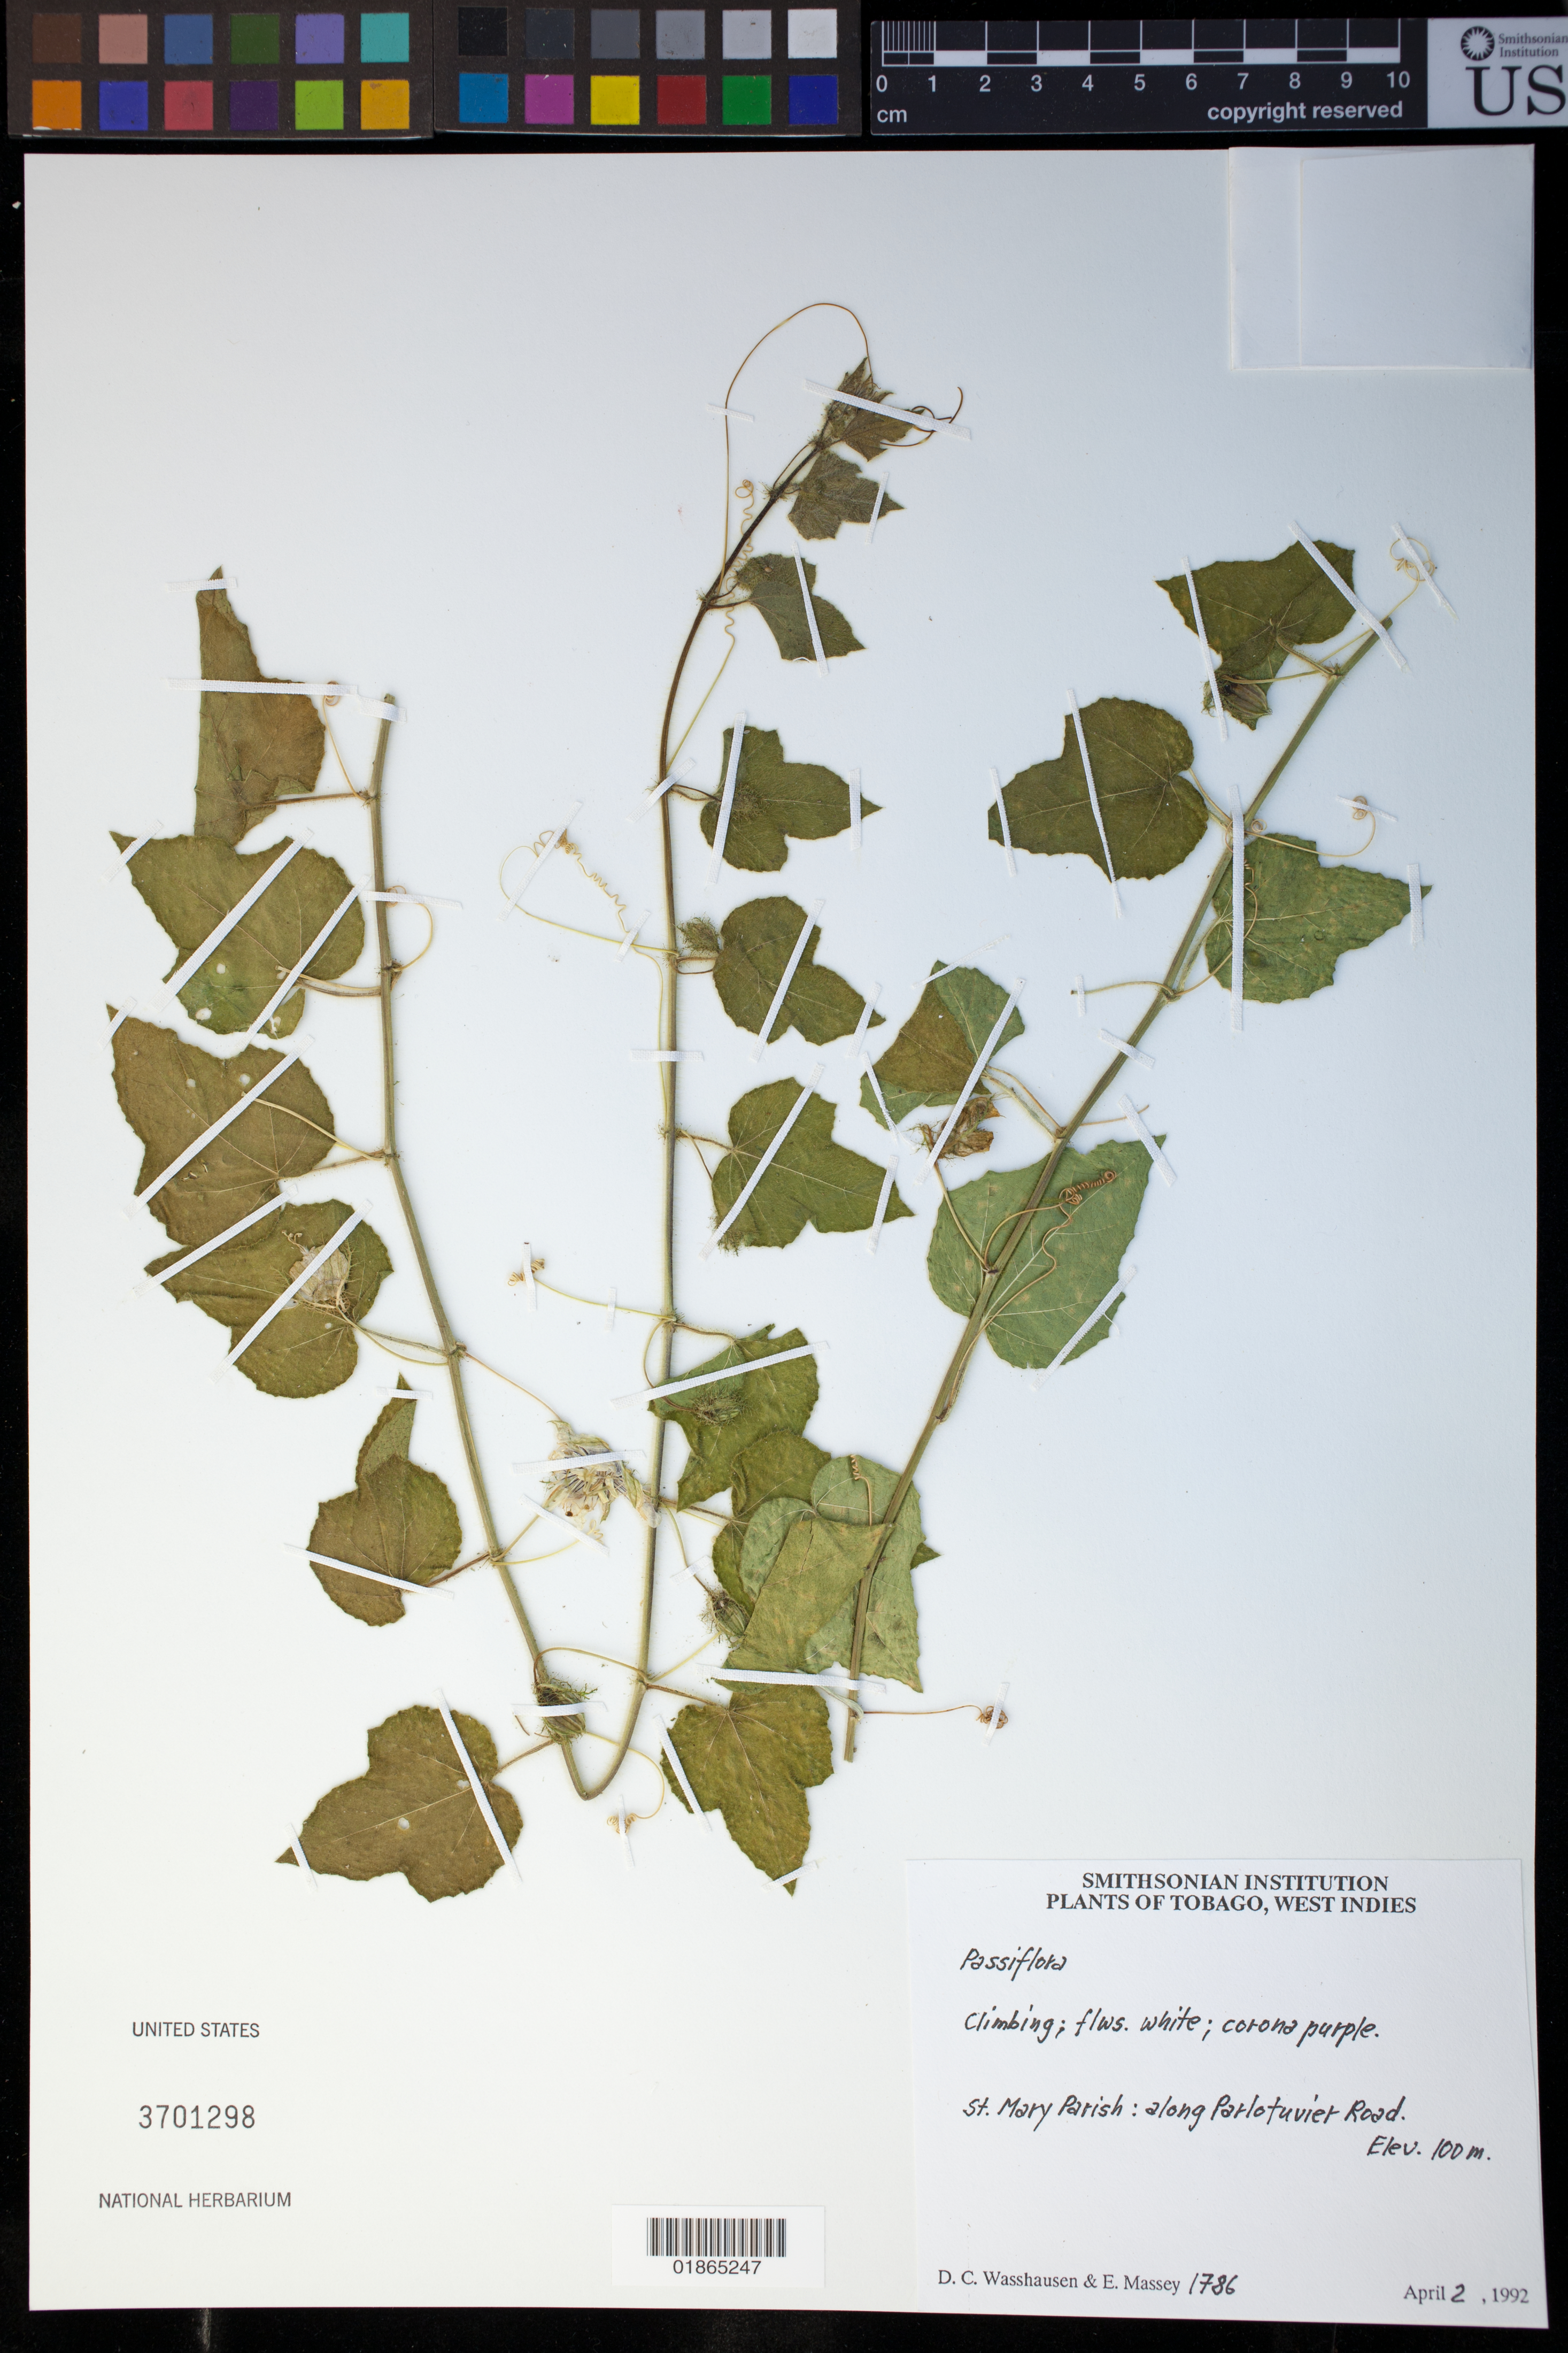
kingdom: Plantae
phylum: Tracheophyta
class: Magnoliopsida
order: Malpighiales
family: Passifloraceae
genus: Passiflora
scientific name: Passiflora foetida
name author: L.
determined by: Strong, Mark T., (BOT), Smithsonian Institution - National Museum of Natural History (UNITED STATES)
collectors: D. C. Wasshausen & E. Massey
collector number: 1786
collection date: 1992-04-02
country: Trinidad and Tobago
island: Tobago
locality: St. Mary Parish: along Parlotuvier Road.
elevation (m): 100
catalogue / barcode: US 3701298